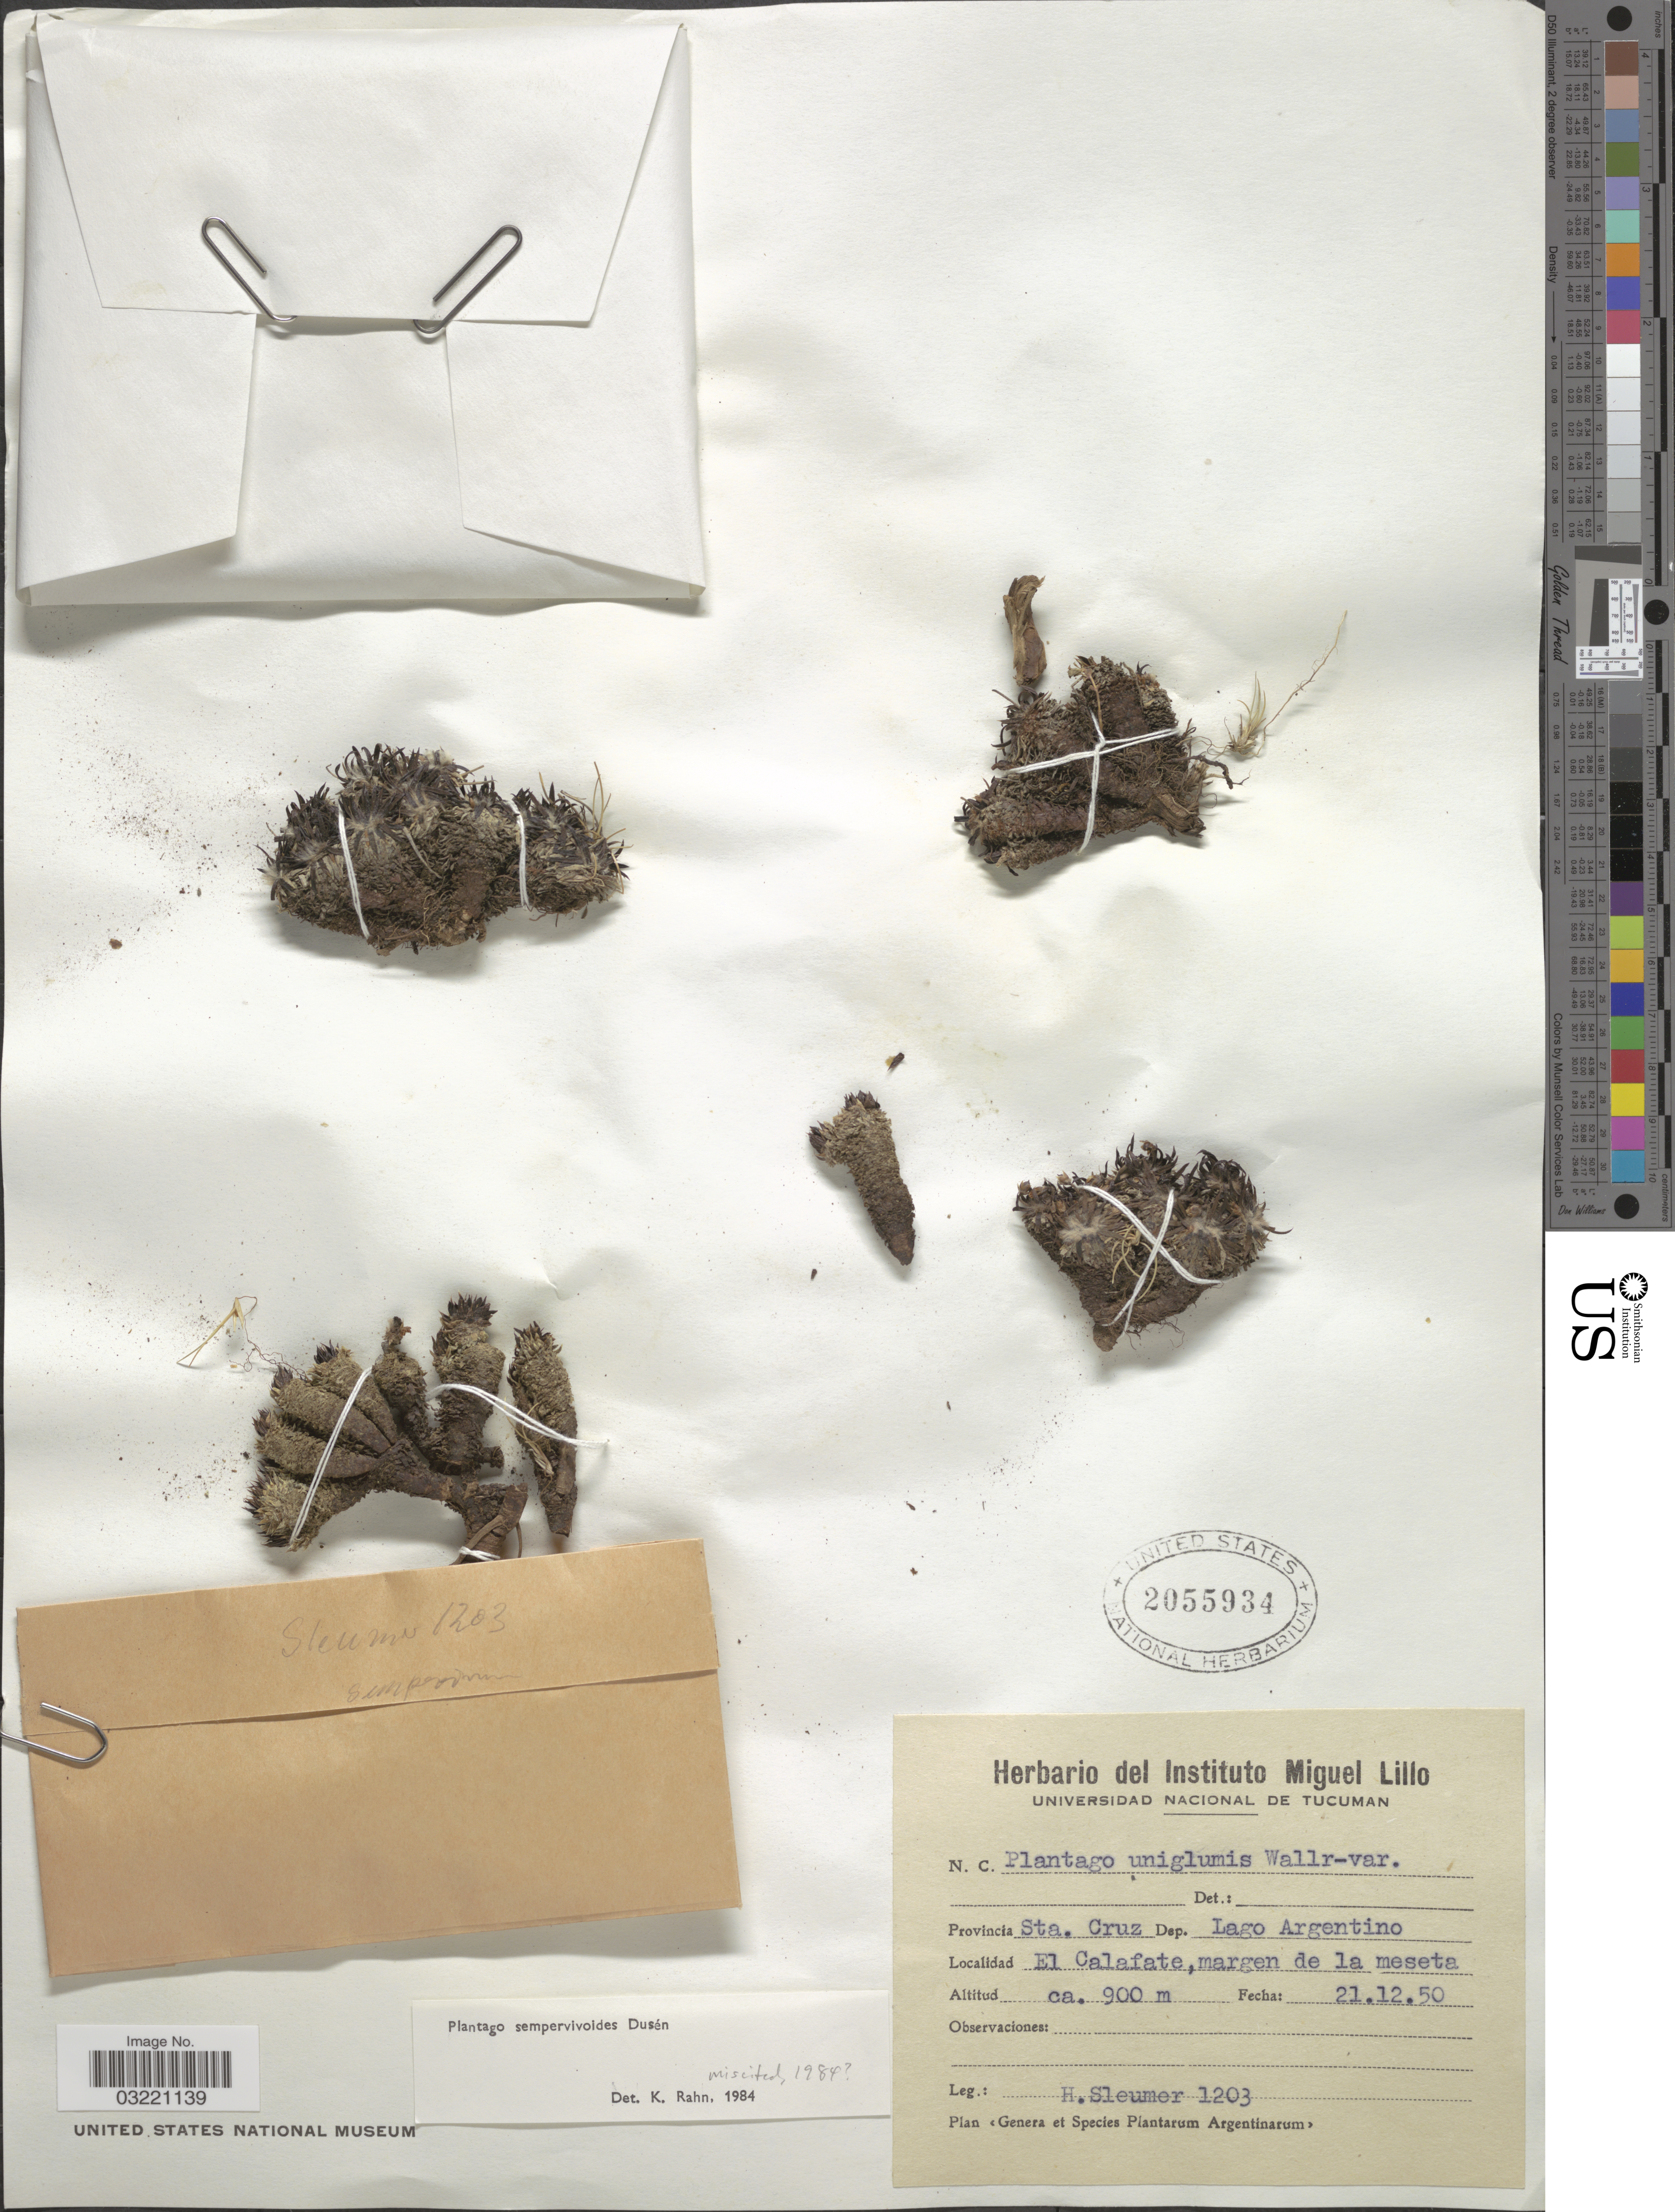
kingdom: Plantae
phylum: Tracheophyta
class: Magnoliopsida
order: Lamiales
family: Plantaginaceae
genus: Plantago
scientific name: Plantago sempervivoides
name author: Dusén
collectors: H. O. Sleumer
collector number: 1203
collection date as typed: Transcribed d/m/y: 21/12/50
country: Argentina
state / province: Santa Cruz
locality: Dep. Lago Argentino. El Calafate, margen de la meseta.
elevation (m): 900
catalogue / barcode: US 2055934